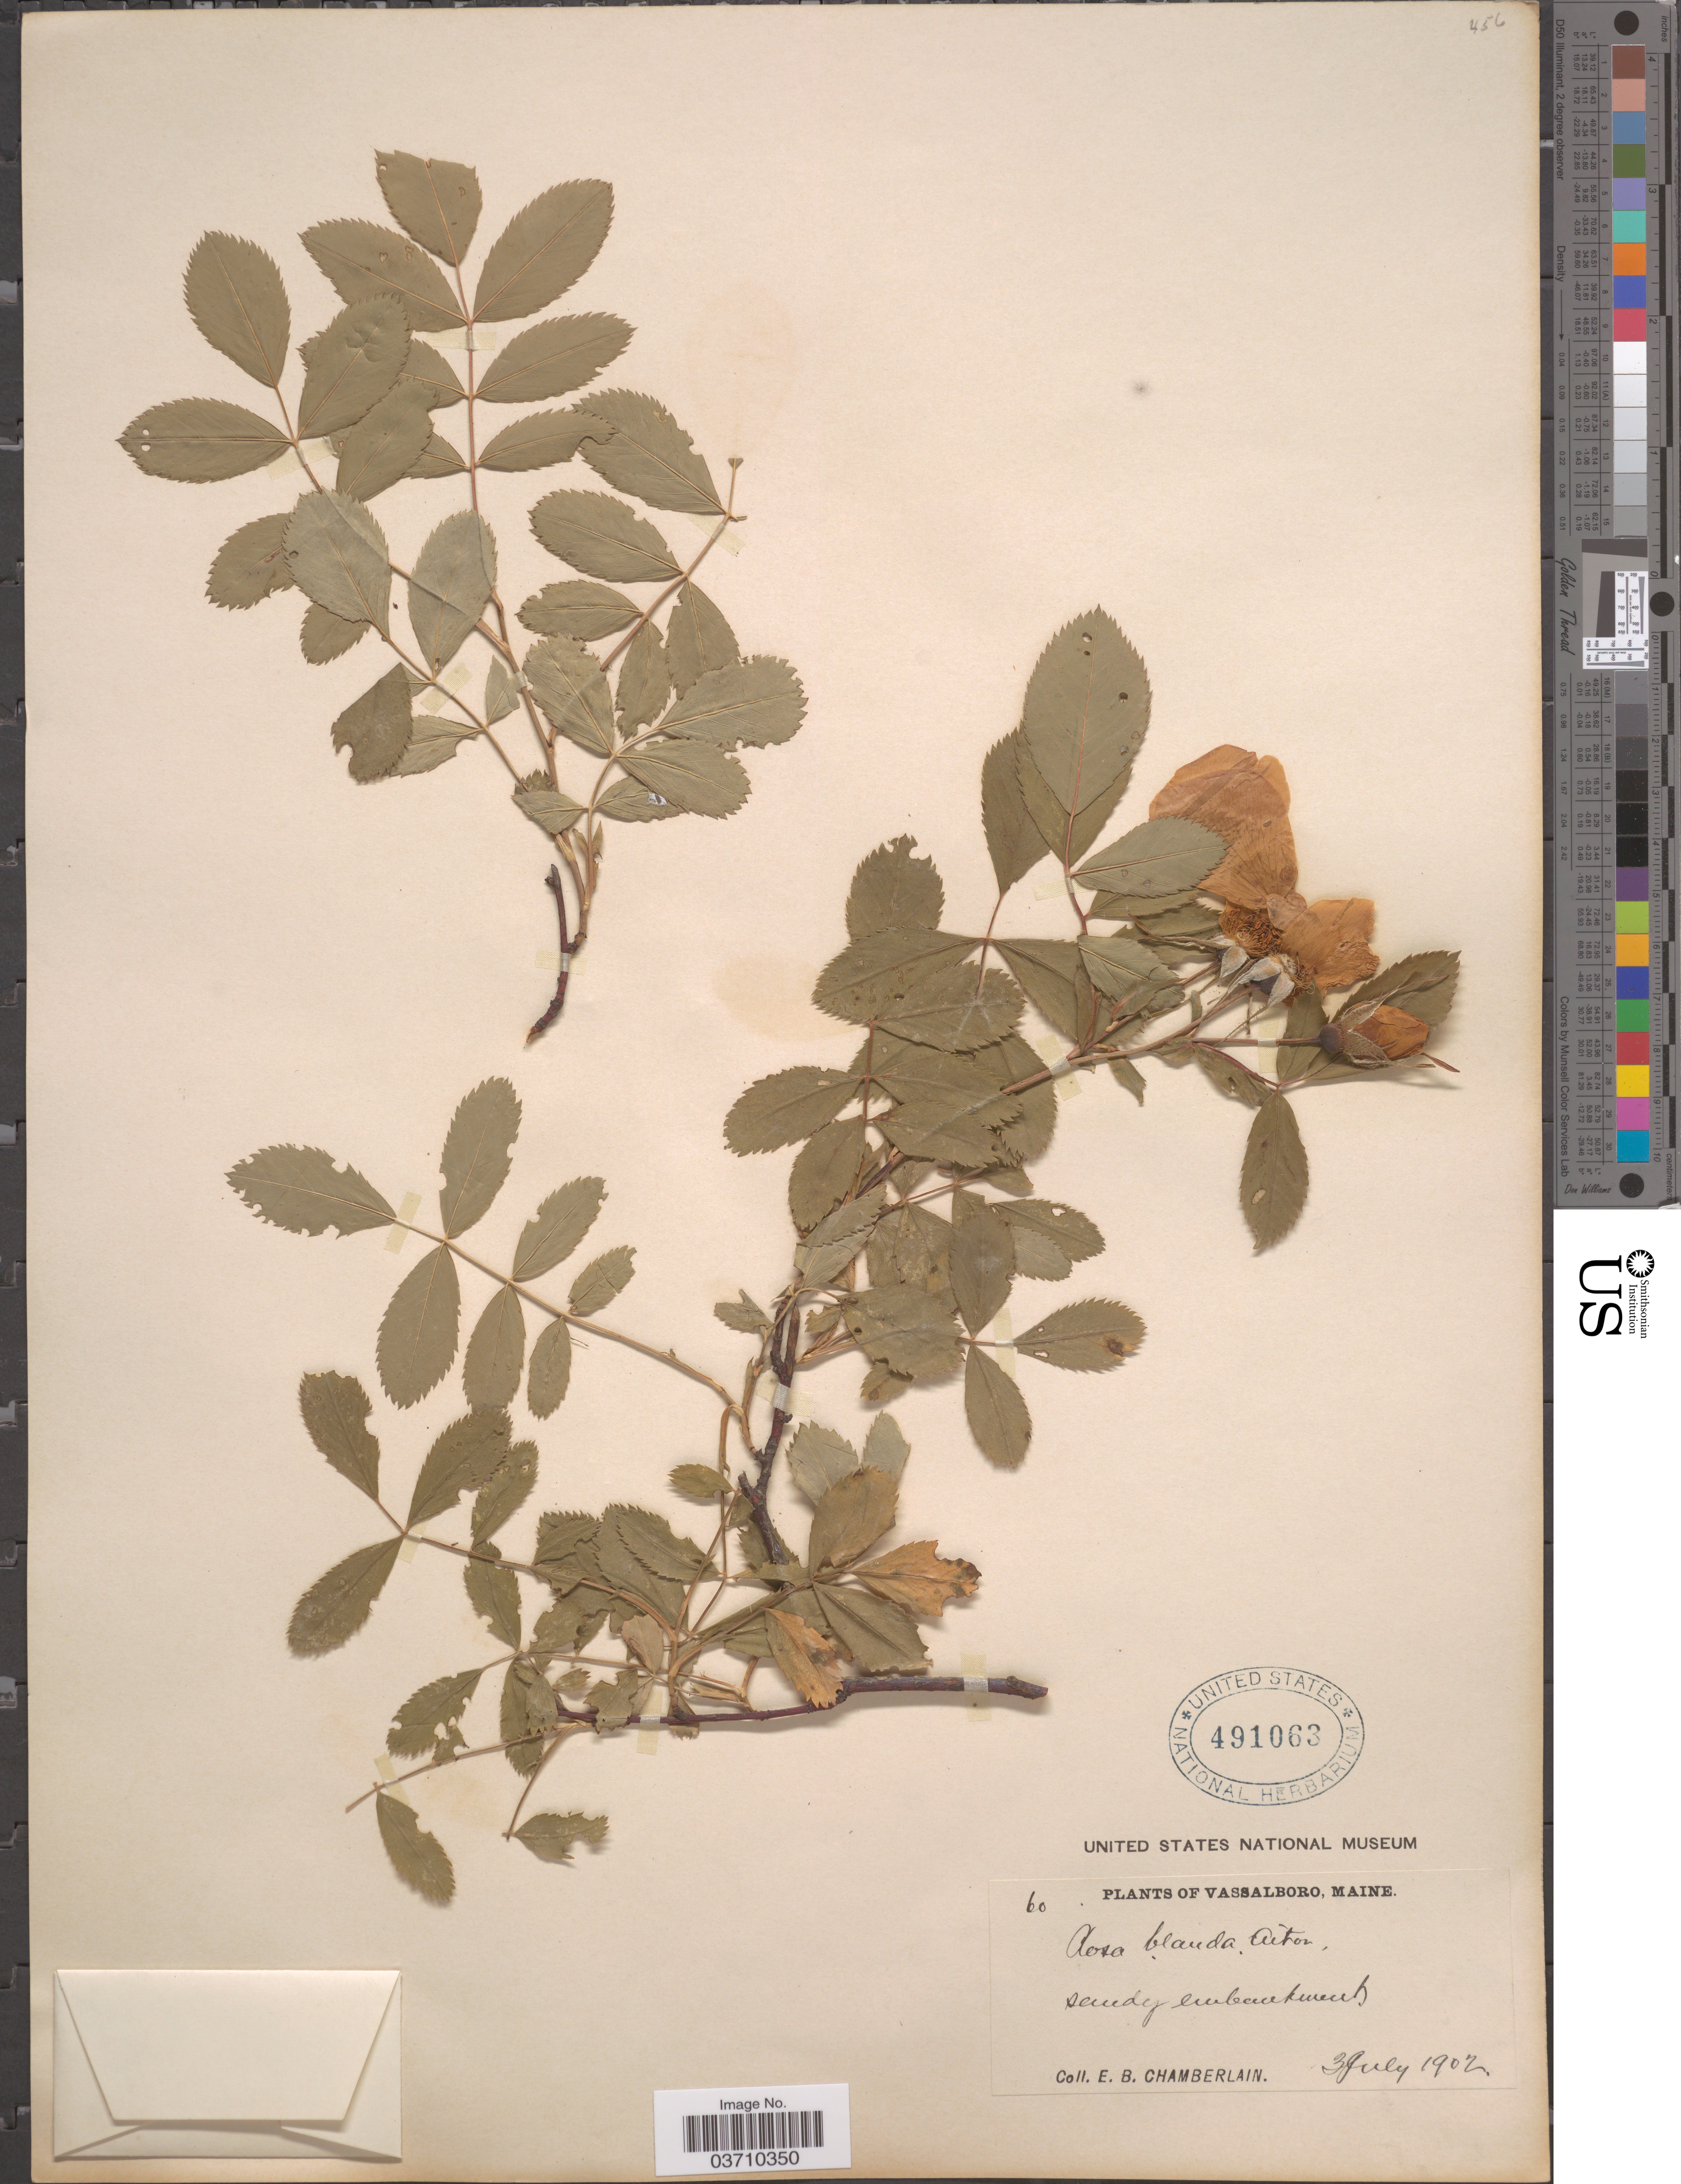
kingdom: Plantae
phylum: Tracheophyta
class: Magnoliopsida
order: Rosales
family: Rosaceae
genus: Rosa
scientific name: Rosa blanda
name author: Aiton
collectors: E. Chamberlain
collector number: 60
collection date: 1902-07-03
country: United States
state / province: Maine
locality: Vassalboro. Sandy embankments.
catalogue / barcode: US 491063